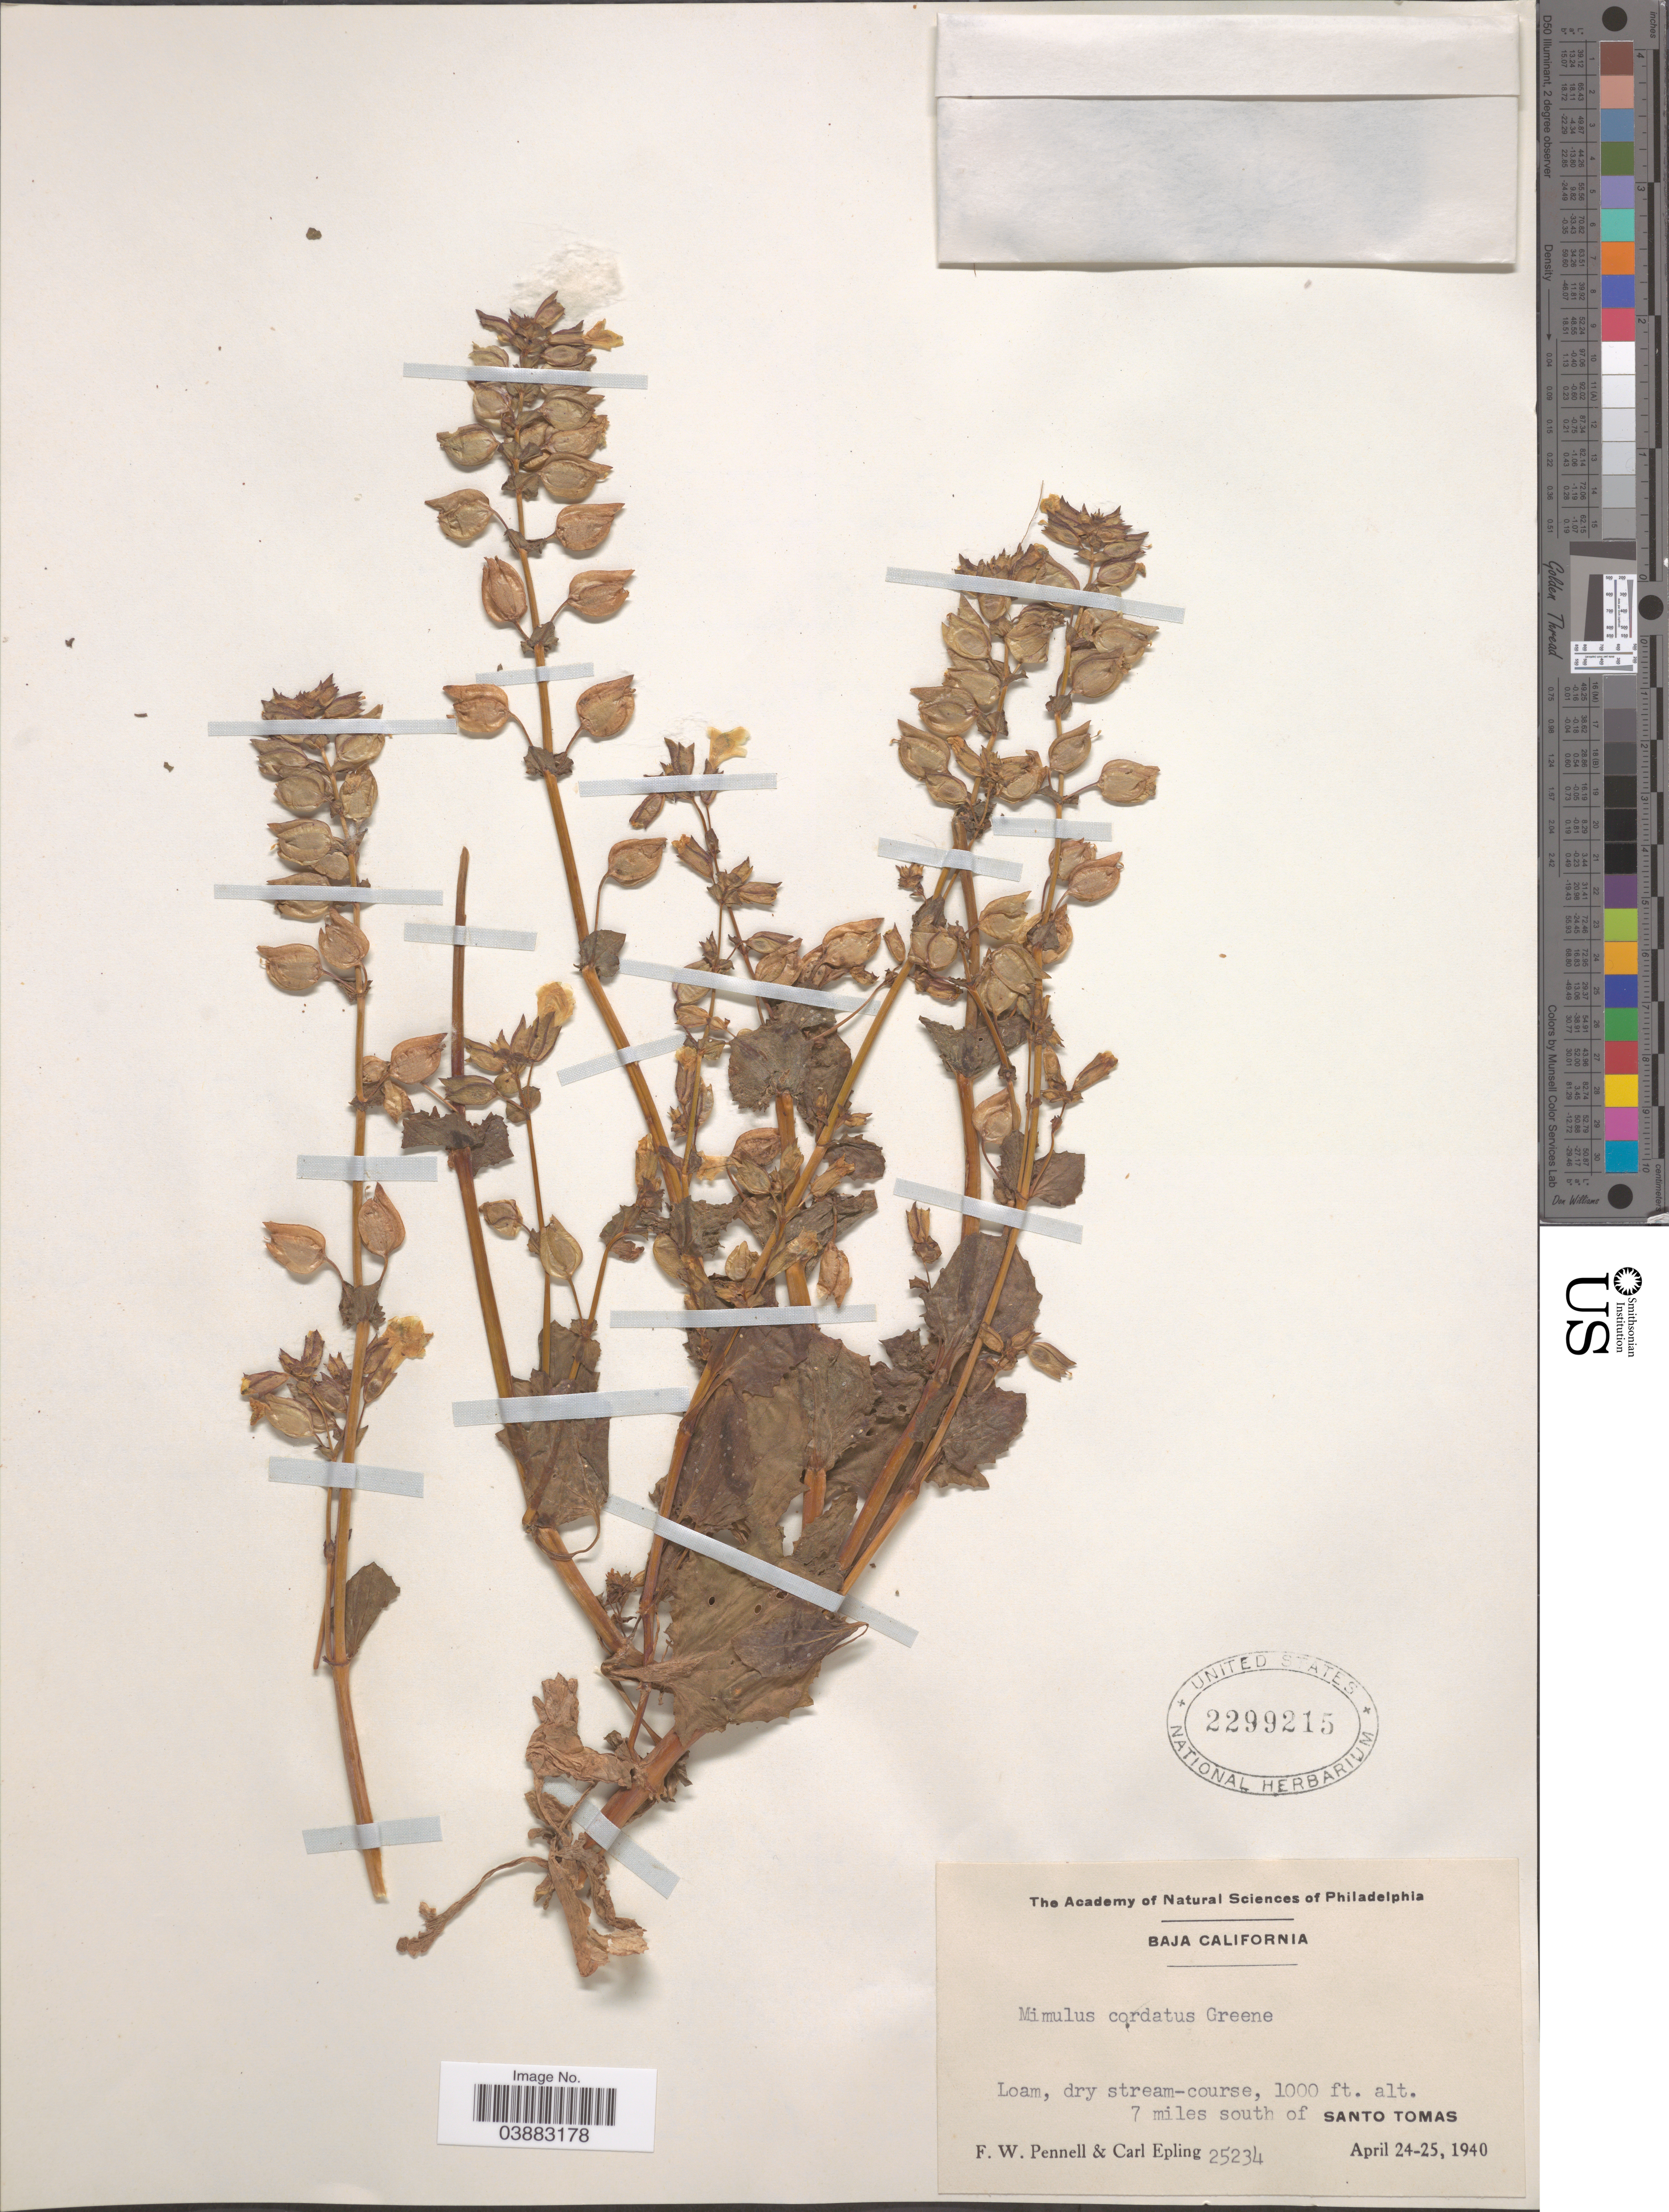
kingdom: Plantae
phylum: Tracheophyta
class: Magnoliopsida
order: Lamiales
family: Phrymaceae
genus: Mimulus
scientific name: Mimulus cordatus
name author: Greene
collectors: F. W. Pennell & C. C. Epling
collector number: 25234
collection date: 1940-04-24/1940-04-25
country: Mexico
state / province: Baja California Norte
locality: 7 miles south of Santo Tomas.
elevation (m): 305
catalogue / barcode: US 2299215